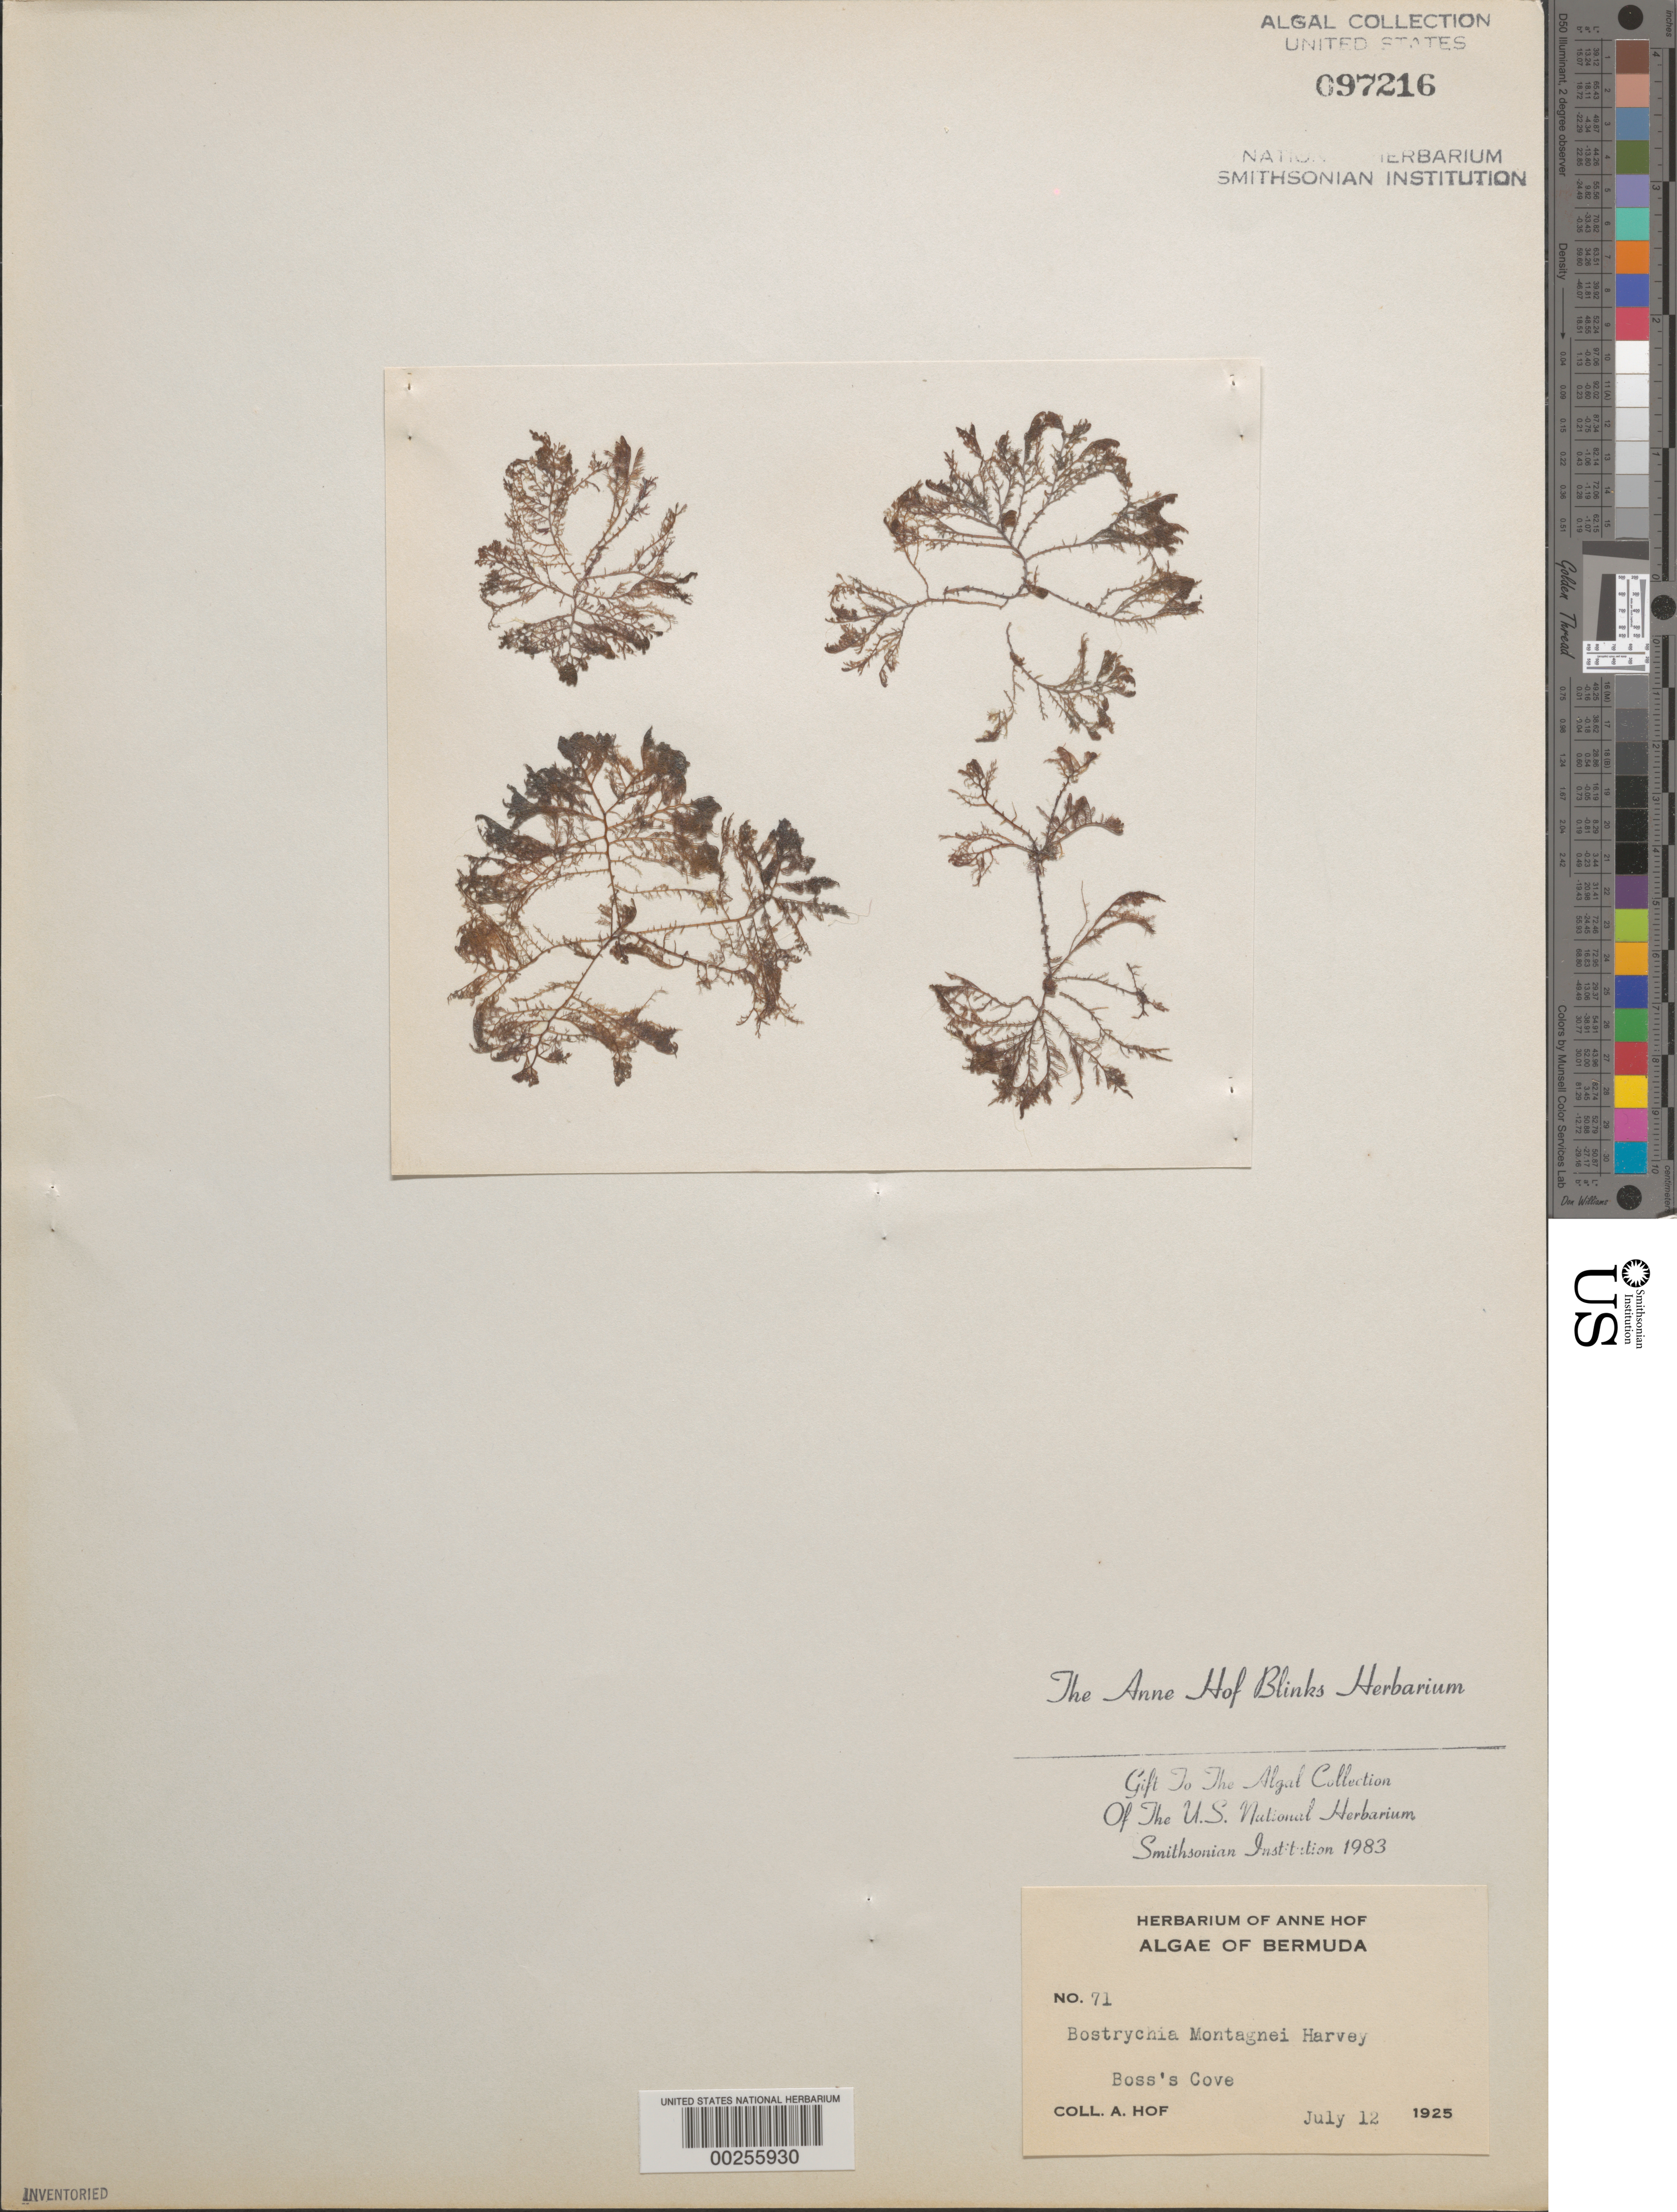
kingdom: Plantae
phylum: Rhodophyta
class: Florideophyceae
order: Ceramiales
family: Rhodomelaceae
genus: Bostrychia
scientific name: Bostrychia montagnei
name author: Harvey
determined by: Blinks, Anne Hof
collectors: A. Blinks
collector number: AHB 71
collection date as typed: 12 Jul 1925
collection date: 1925-07-12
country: Bermuda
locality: Boss' Cove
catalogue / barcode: US 97216